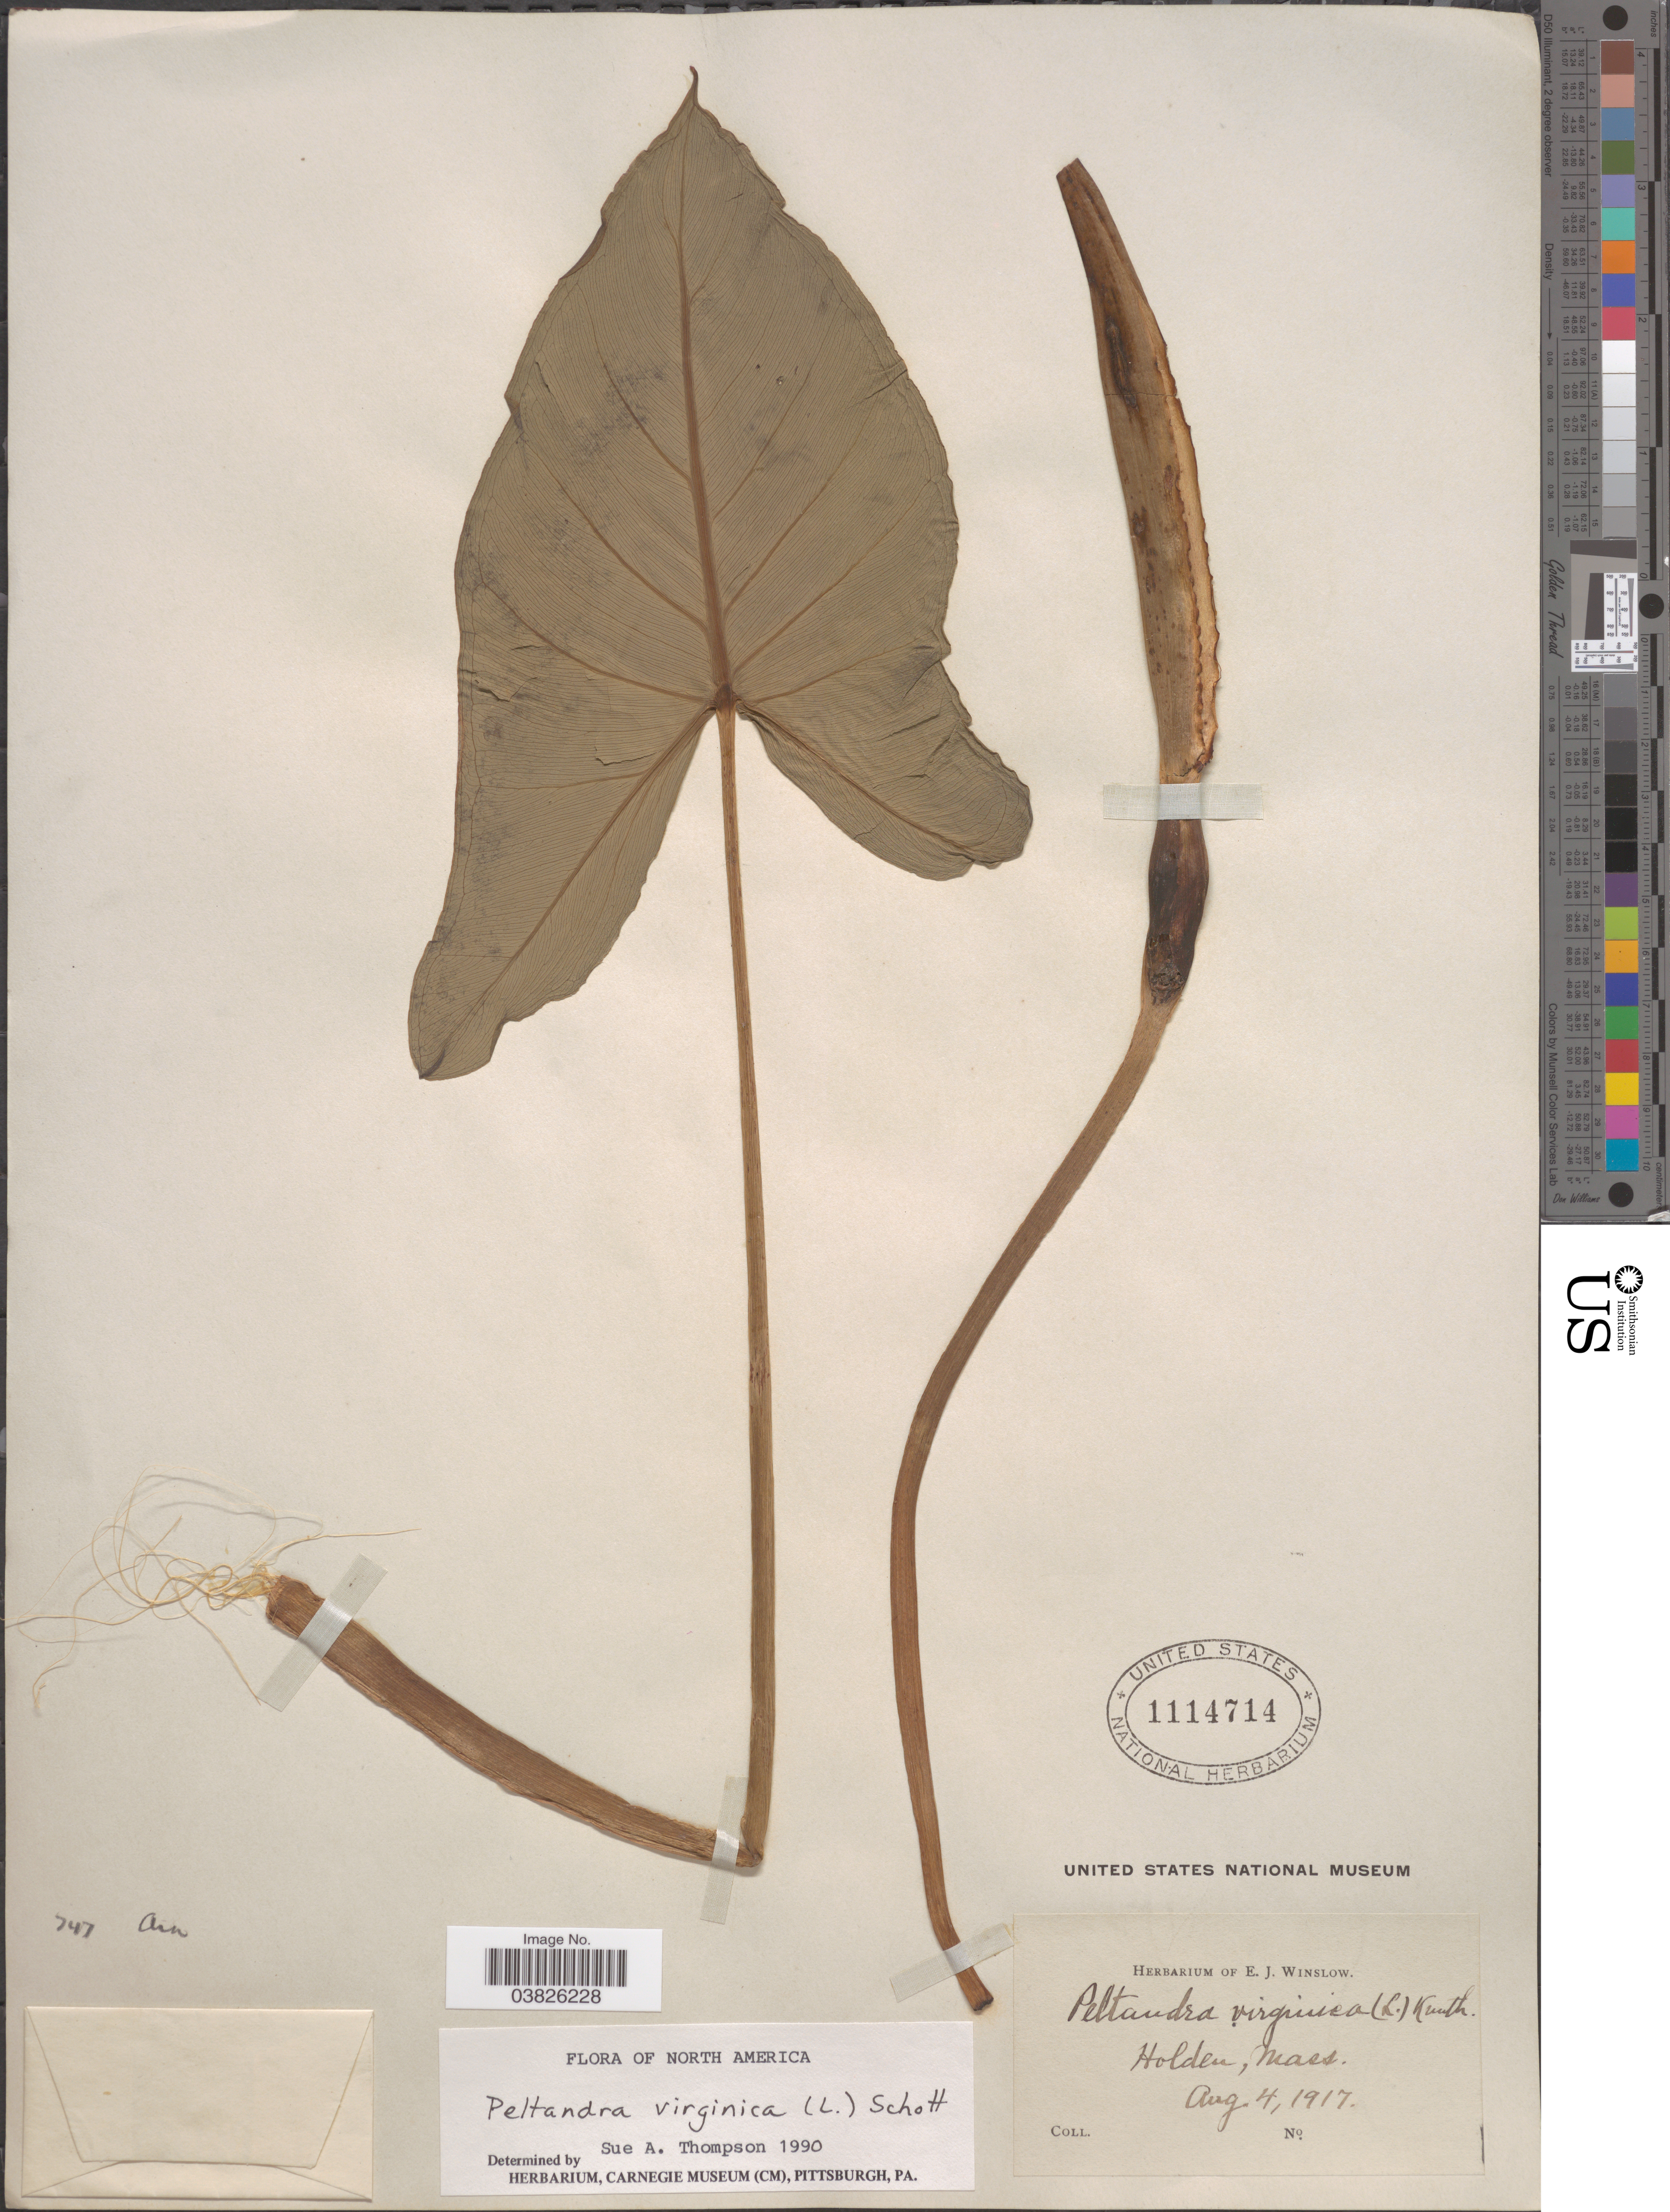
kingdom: Plantae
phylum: Tracheophyta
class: Liliopsida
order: Alismatales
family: Araceae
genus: Peltandra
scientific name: Peltandra virginica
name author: (L.) Schott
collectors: ex herb. E. J. Winslow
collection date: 1917-08-04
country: United States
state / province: Massachusetts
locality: Holden.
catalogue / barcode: US 1114714